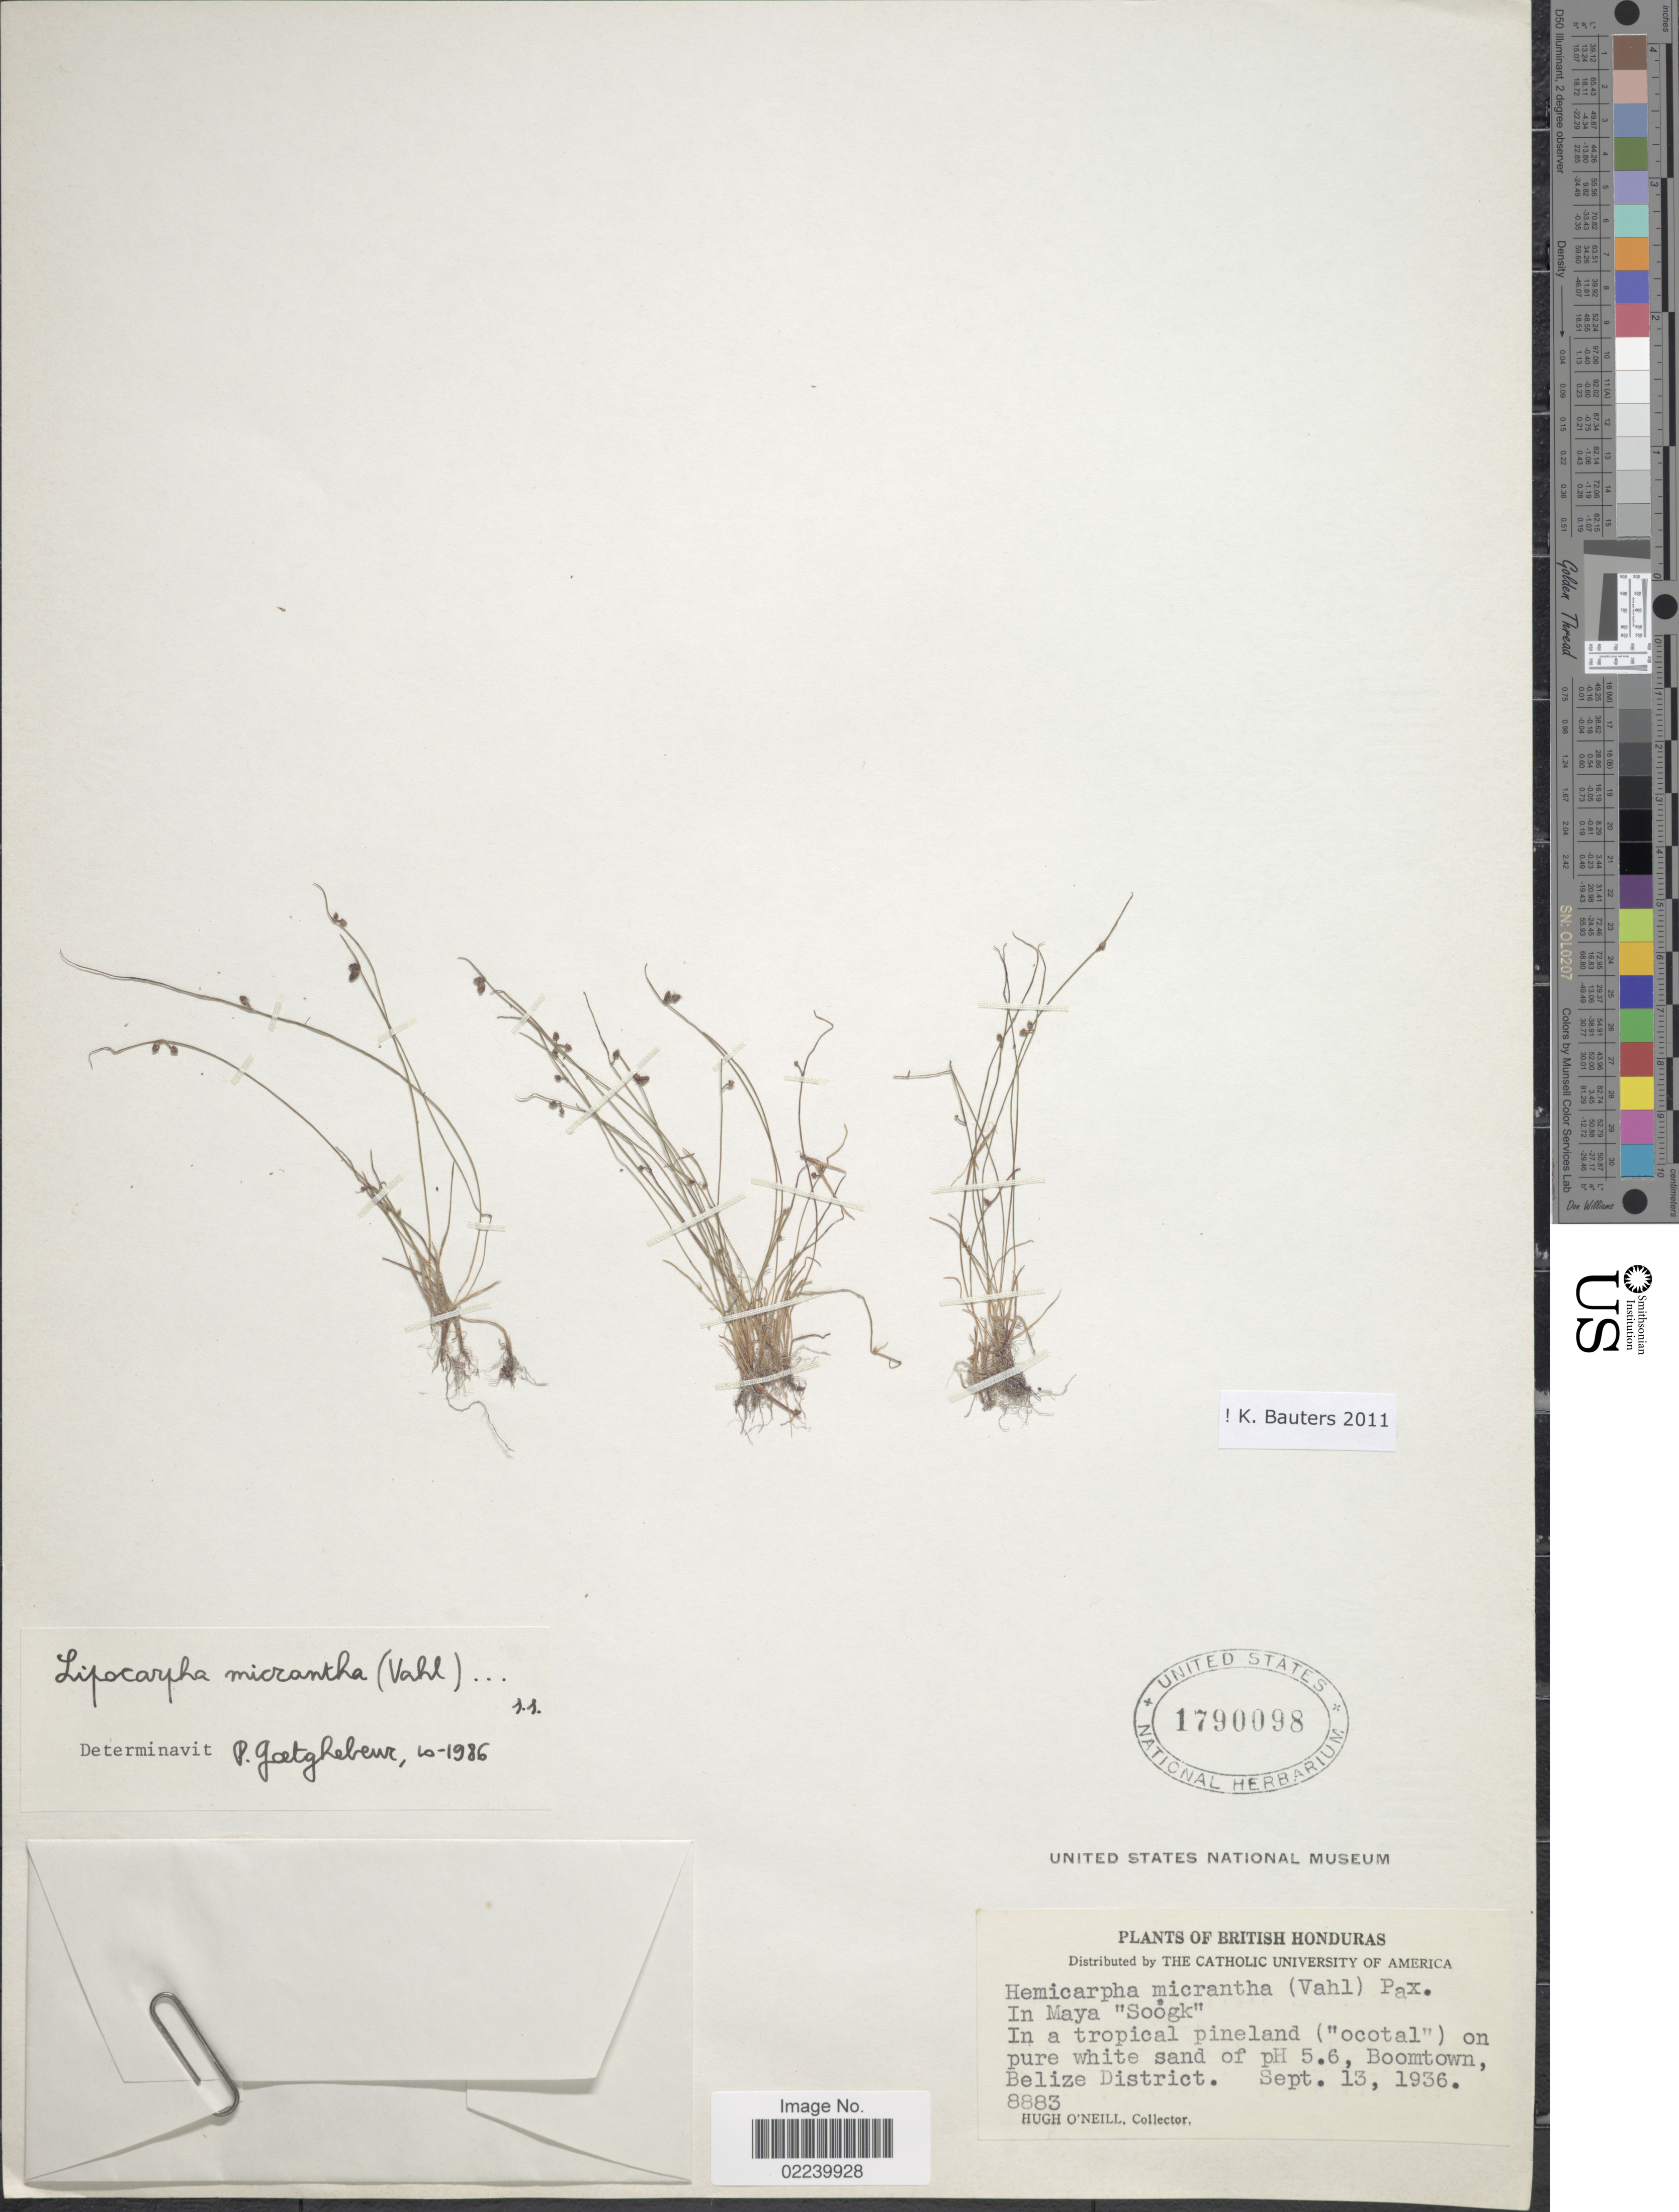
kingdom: Plantae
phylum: Tracheophyta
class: Liliopsida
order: Poales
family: Cyperaceae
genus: Cyperus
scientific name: Cyperus subsquarrosus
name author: (Muhl.) Bauters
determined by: Strong, M. T., (US), Smithsonian Institution - National Museum of Natural History (UNITED STATES)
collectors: H. O'Neill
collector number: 8883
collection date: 1936-09-13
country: Belize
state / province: Belize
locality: In a tropical pineland ("ocotal") on pure white sand of pH 5.6, Boomtown. British Honduras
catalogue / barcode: US 1790098